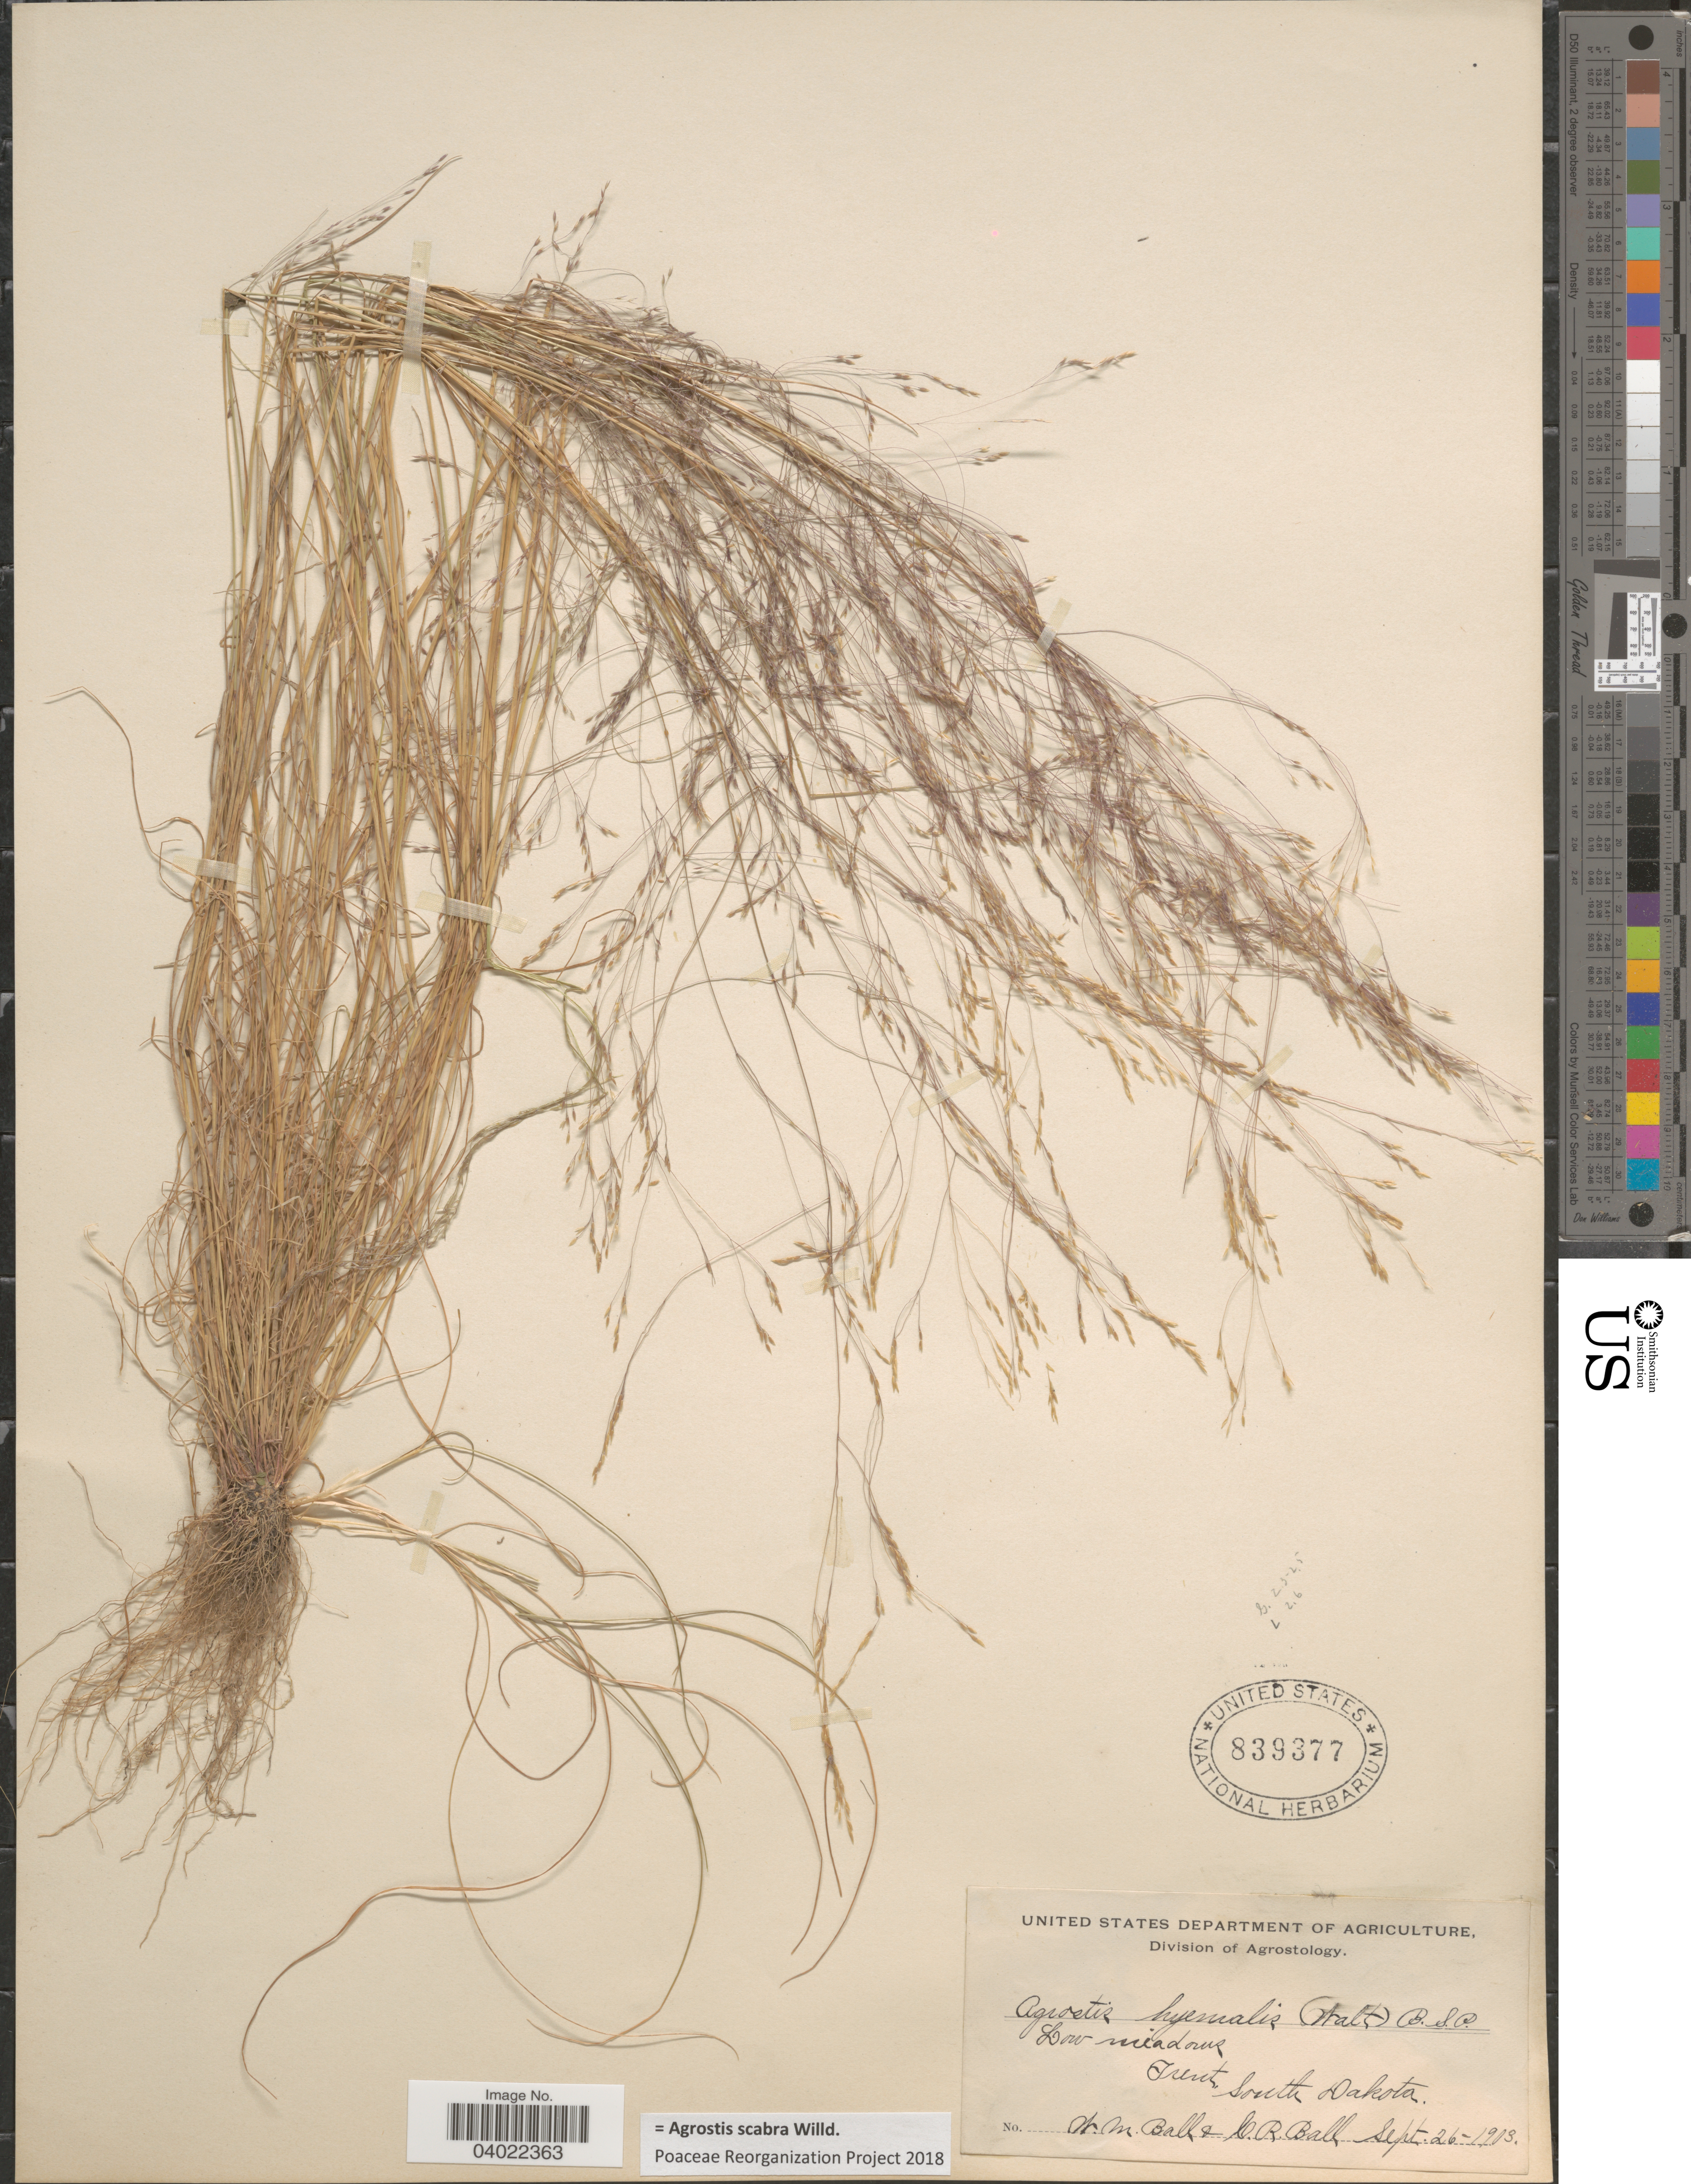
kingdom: Plantae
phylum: Tracheophyta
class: Liliopsida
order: Poales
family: Poaceae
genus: Agrostis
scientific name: Agrostis scabra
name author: Willd.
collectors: W. Ball & C. R. Ball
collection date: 1903-09-26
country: United States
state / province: South Dakota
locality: Trent.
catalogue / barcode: US 839377